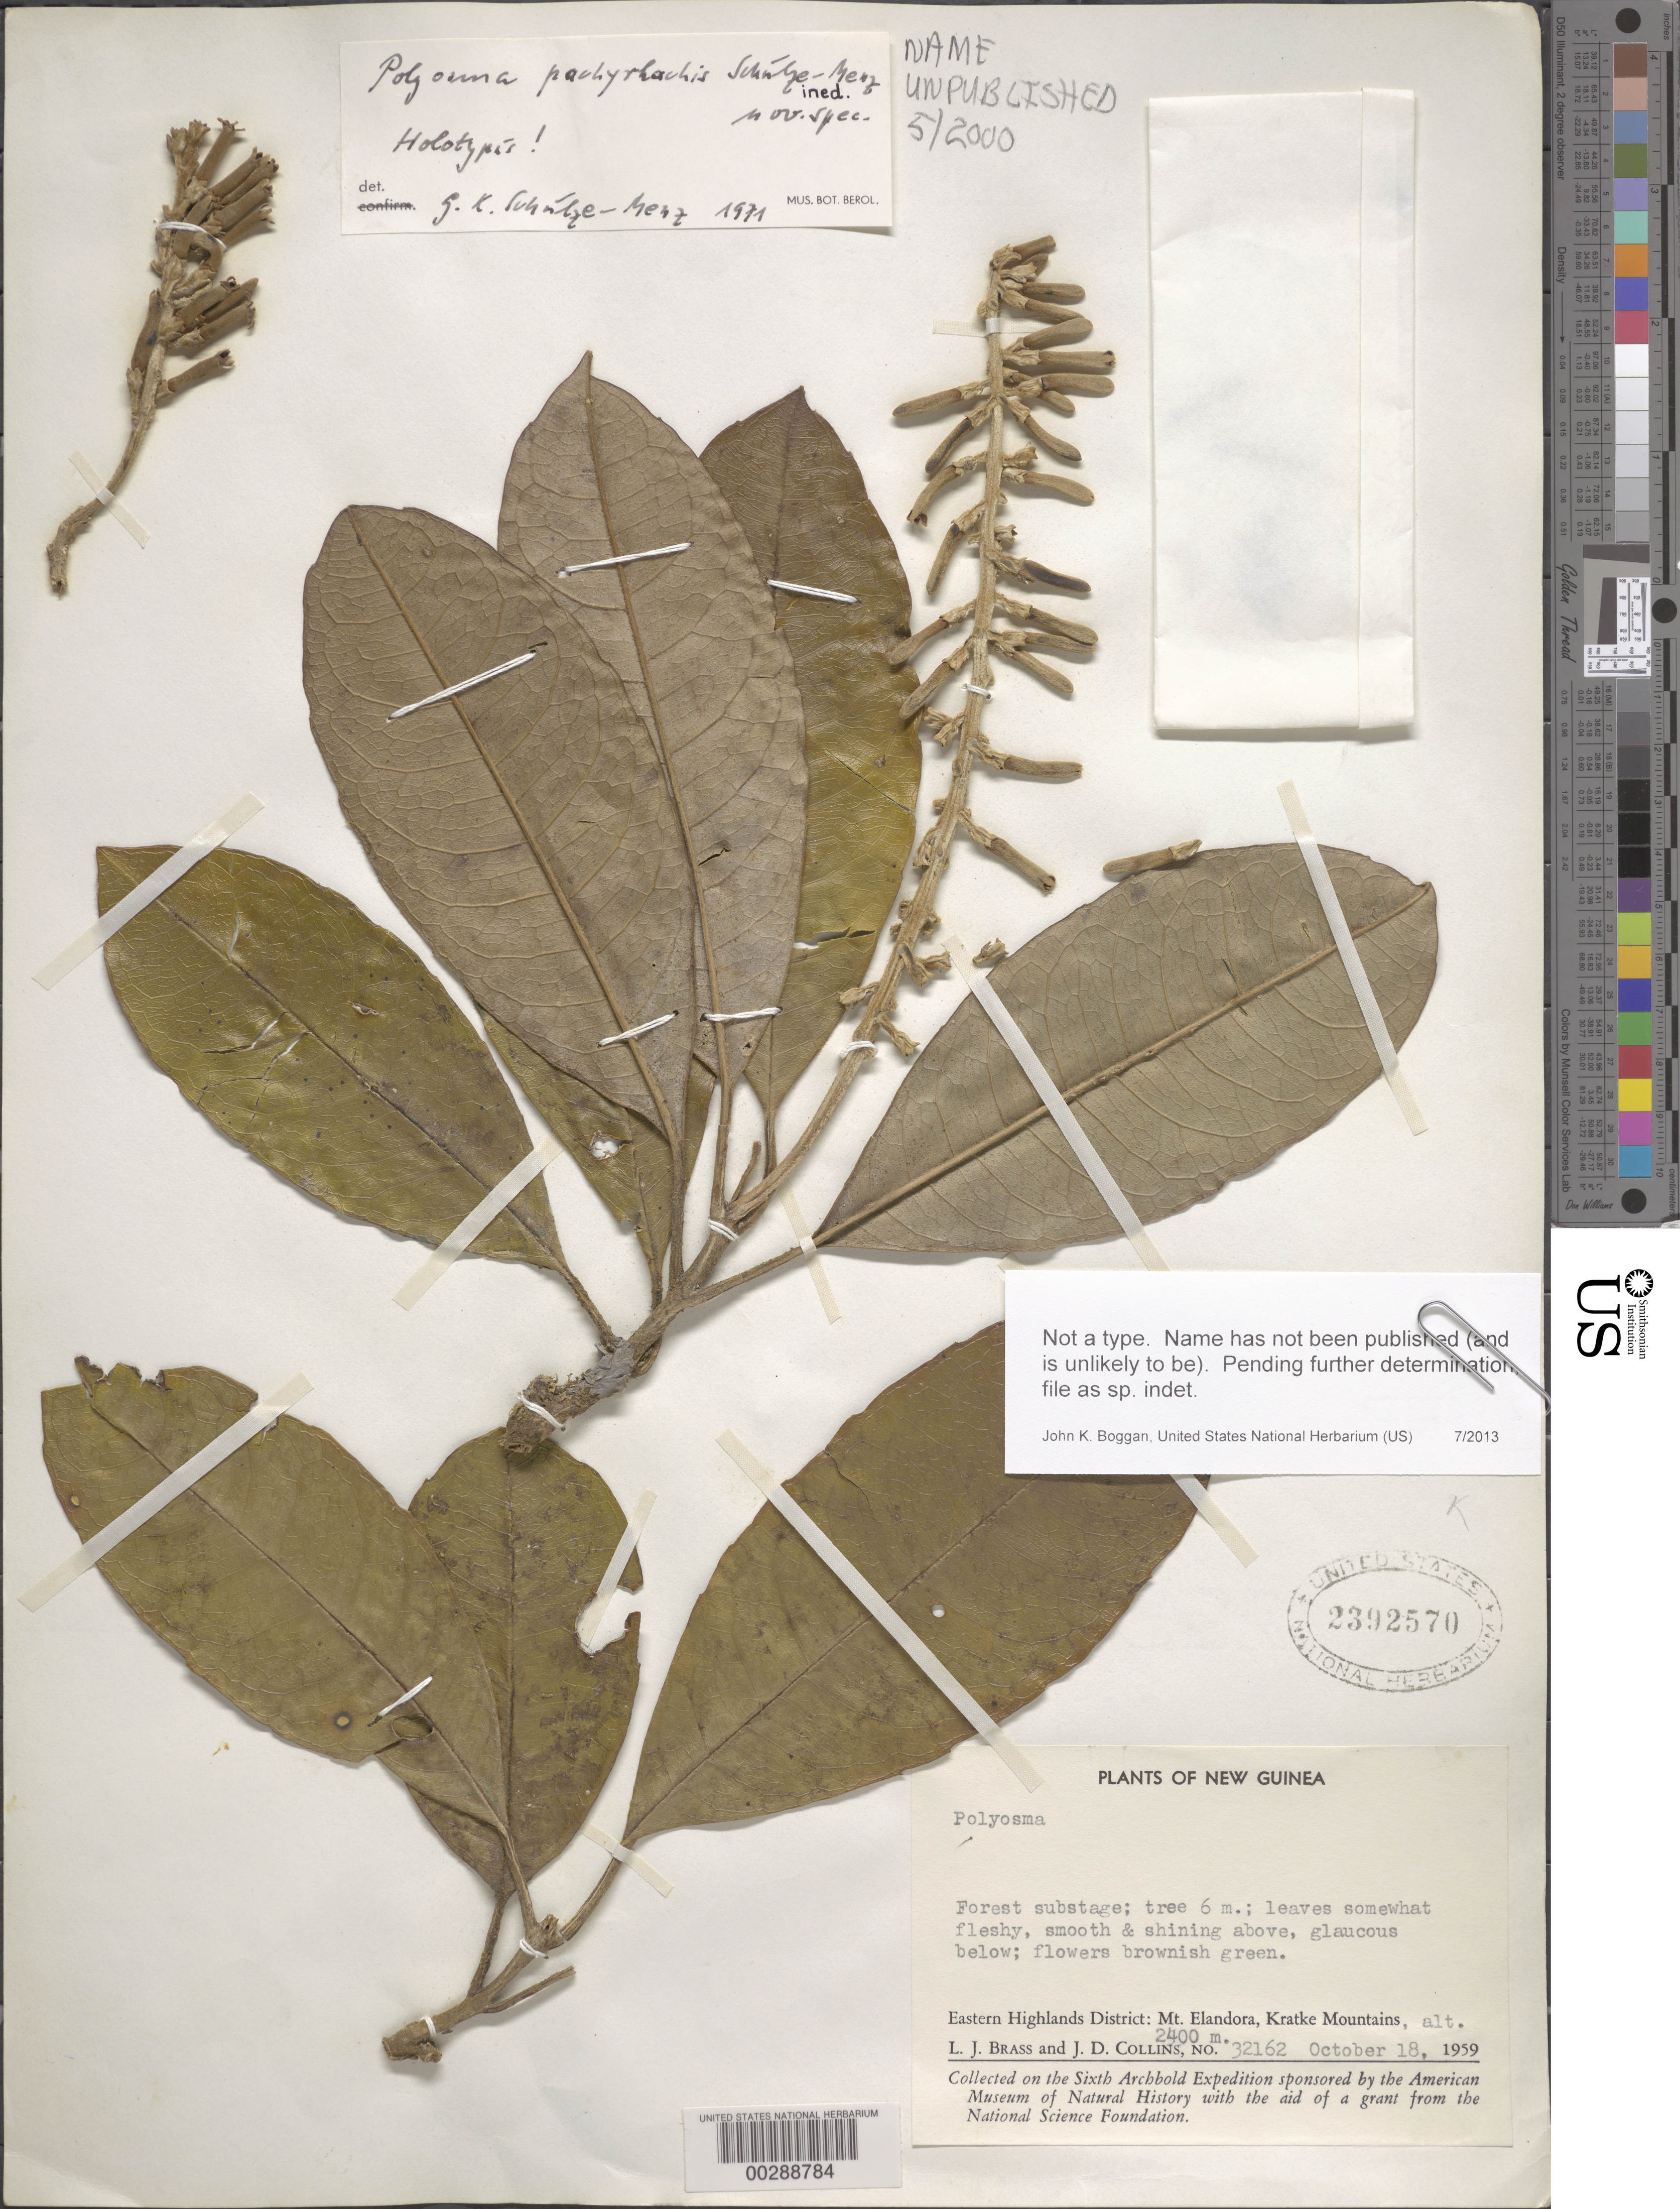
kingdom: Plantae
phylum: Tracheophyta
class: Magnoliopsida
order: Escalloniales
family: Escalloniaceae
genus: Polyosma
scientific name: Polyosma sp.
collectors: L. J. Brass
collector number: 32162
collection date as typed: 18 Oct 1959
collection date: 1959-10-18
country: Papua New Guinea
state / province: Eastern Highlands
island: New Guinea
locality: Mount elandora, kratke mountains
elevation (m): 1800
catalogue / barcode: US 2392570